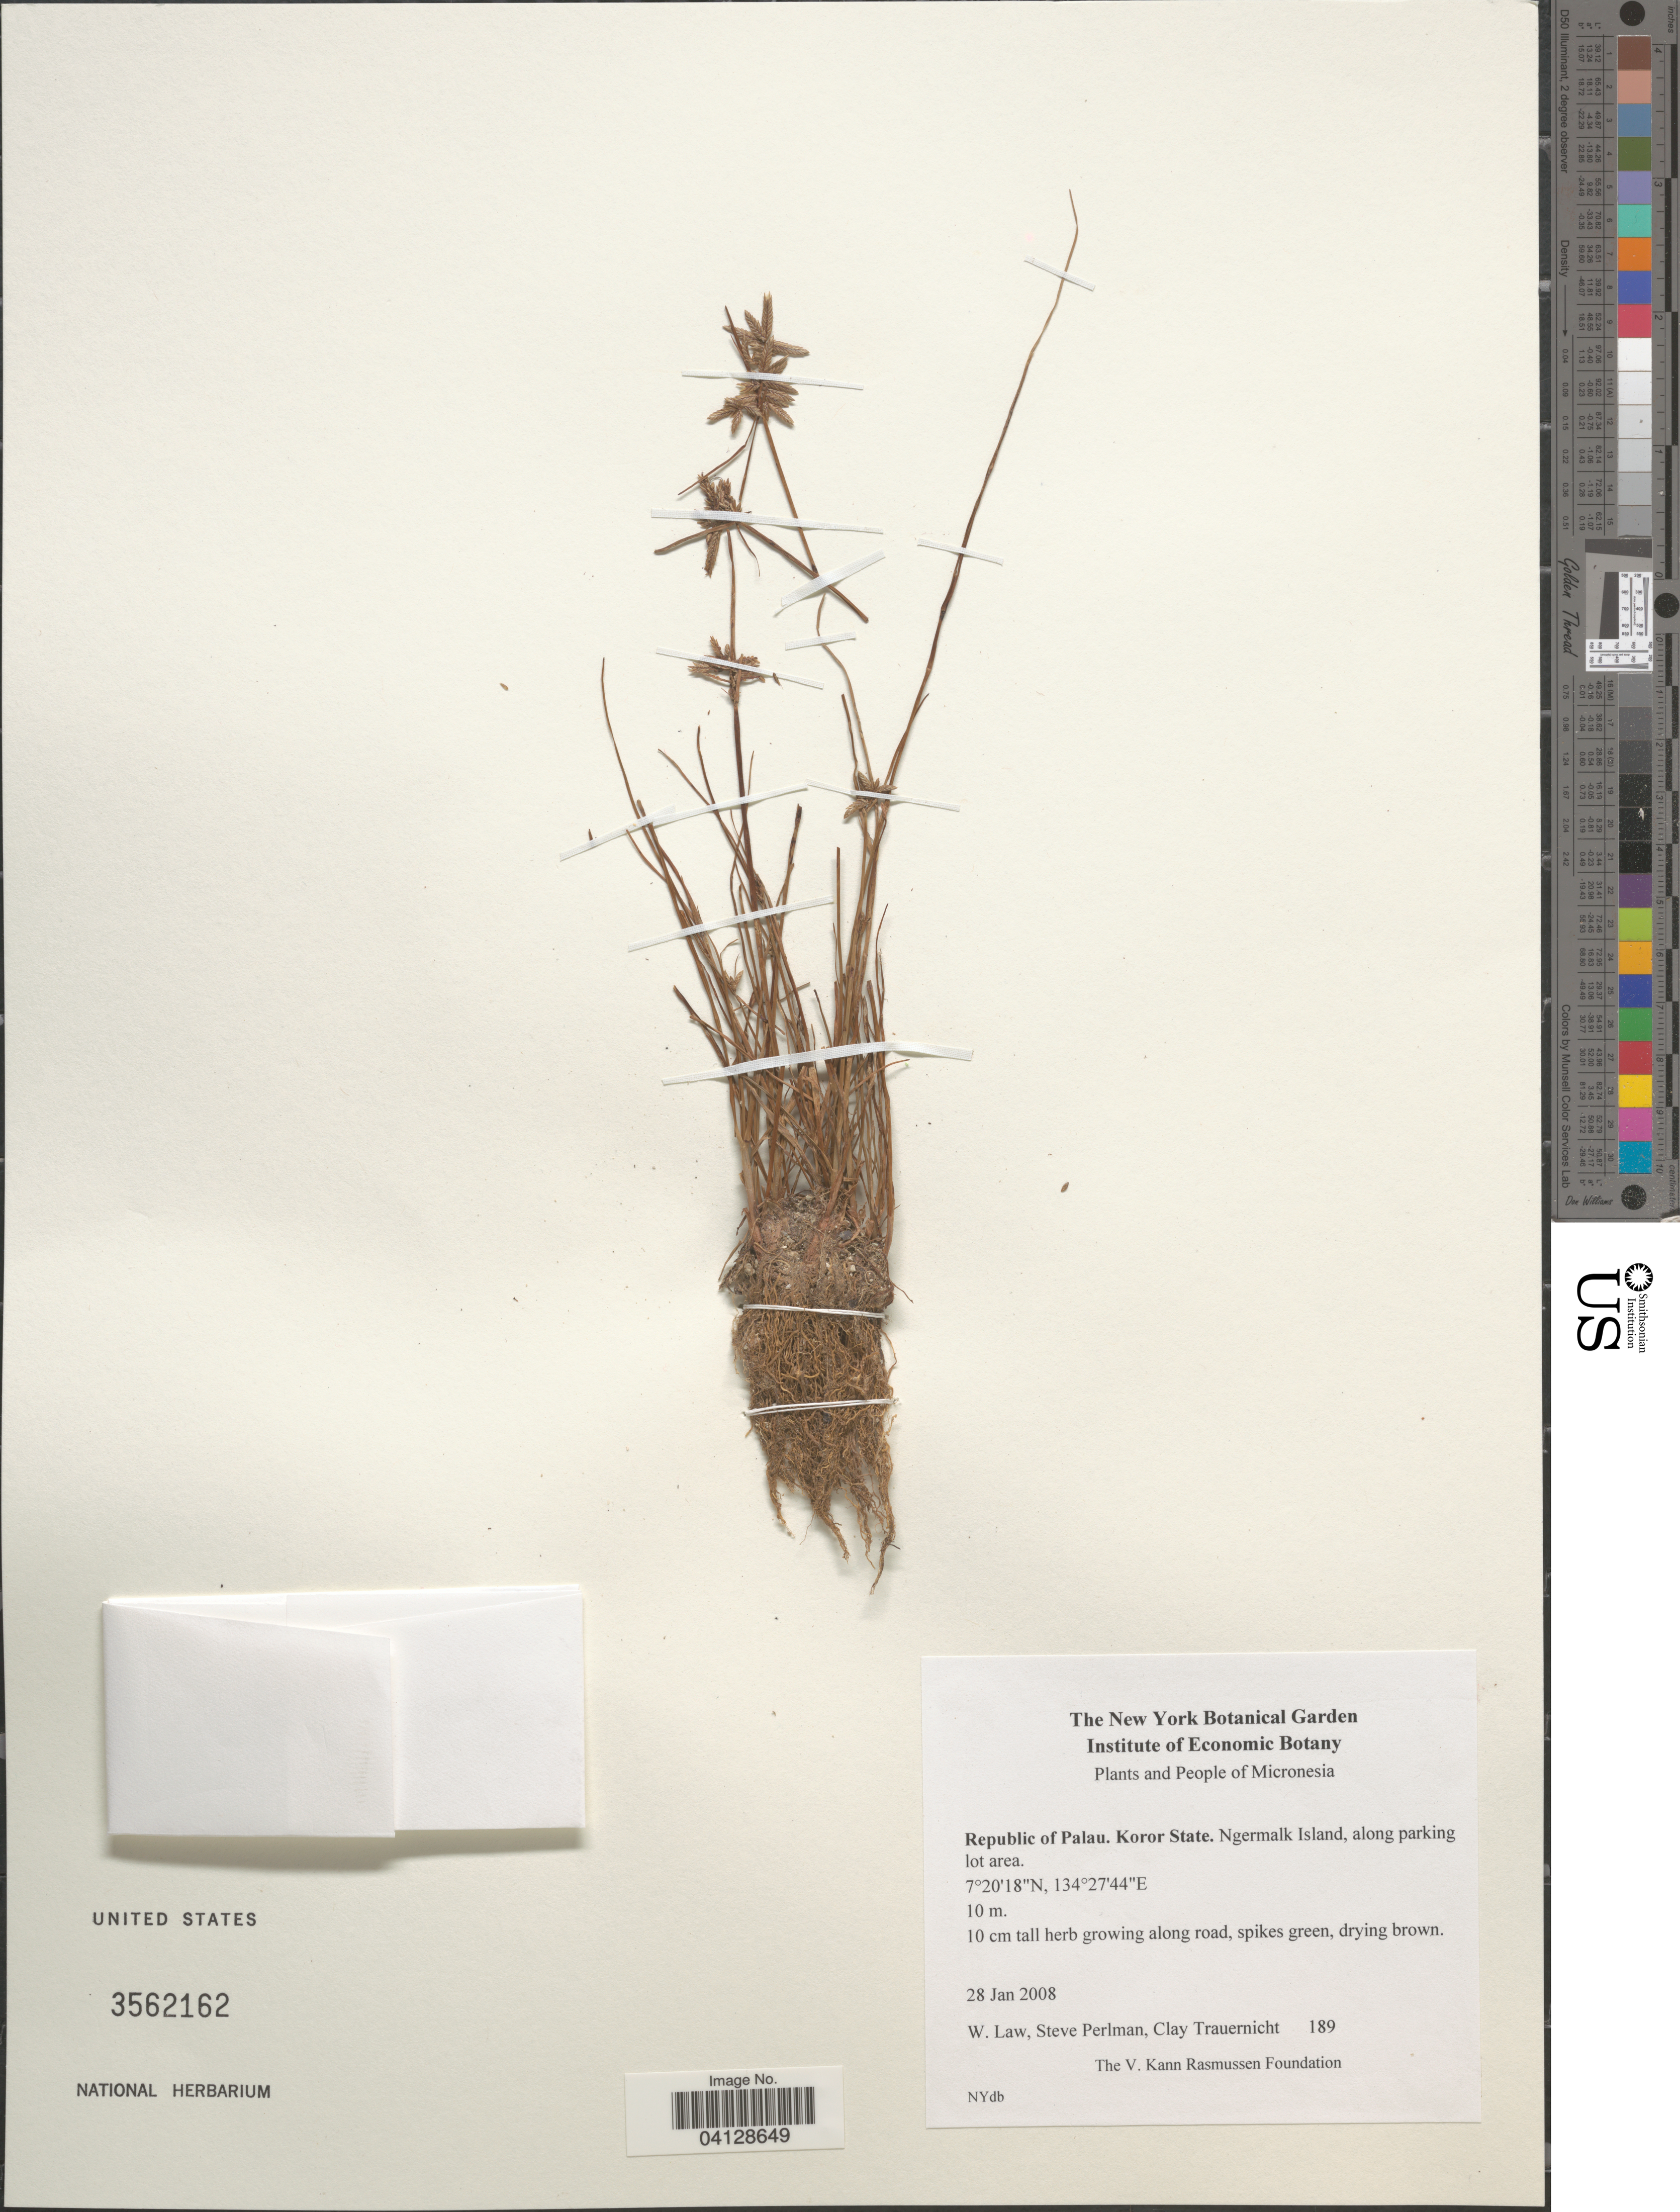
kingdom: Plantae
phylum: Tracheophyta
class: Liliopsida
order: Poales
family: Cyperaceae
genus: Cyperus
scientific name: Cyperus sp.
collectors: W. Law, S. Perlman & C. Trauernicht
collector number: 189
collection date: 2008-01-28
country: Palau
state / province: Koror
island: Ngermalk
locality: Micronesia. Republic of Palau. Koror State. Ngermalk Island, along parking lot area.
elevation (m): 10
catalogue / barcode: US 3562162